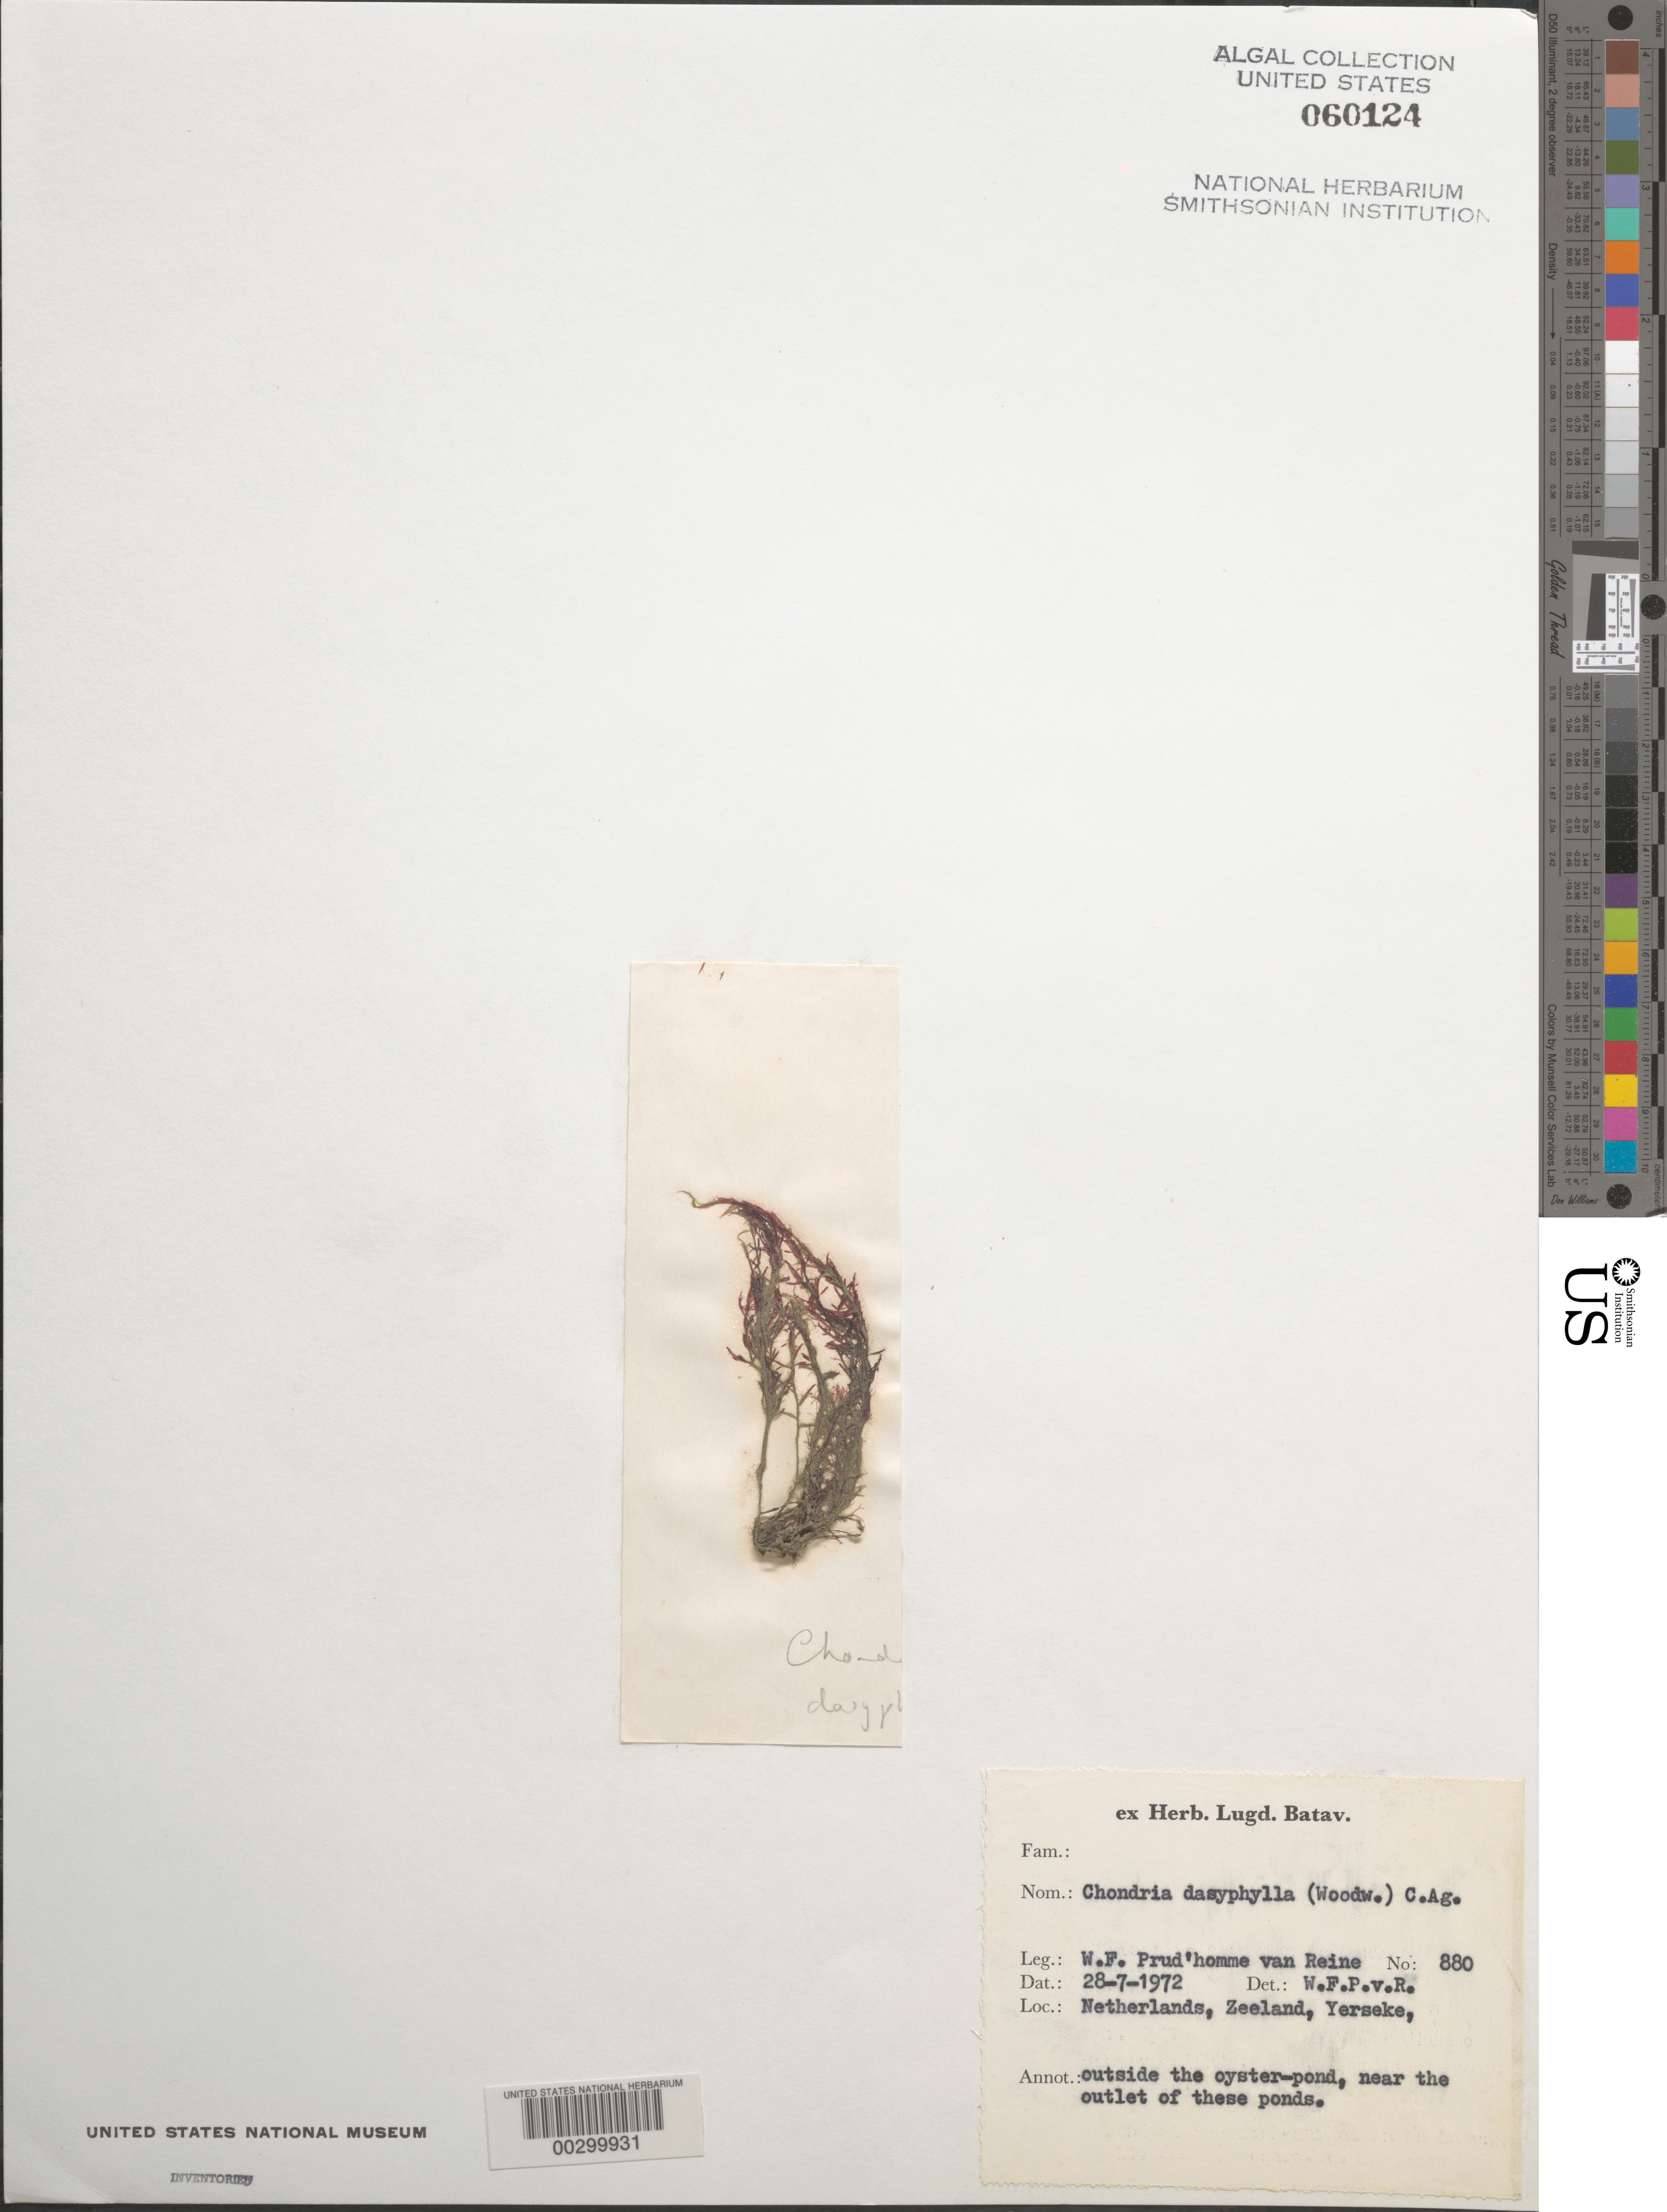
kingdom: Plantae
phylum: Rhodophyta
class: Florideophyceae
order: Ceramiales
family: Rhodomelaceae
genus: Chondria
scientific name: Chondria dasyphylla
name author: (Woodw.) C. Agardh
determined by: Prud'homme van Reine, W. F.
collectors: W. Prud'homme van Reine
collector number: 880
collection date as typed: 28 Jul 1972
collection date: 1972-07-28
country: Netherlands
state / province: Zeeland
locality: Yerseke, zuid-beveland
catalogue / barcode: US 60124